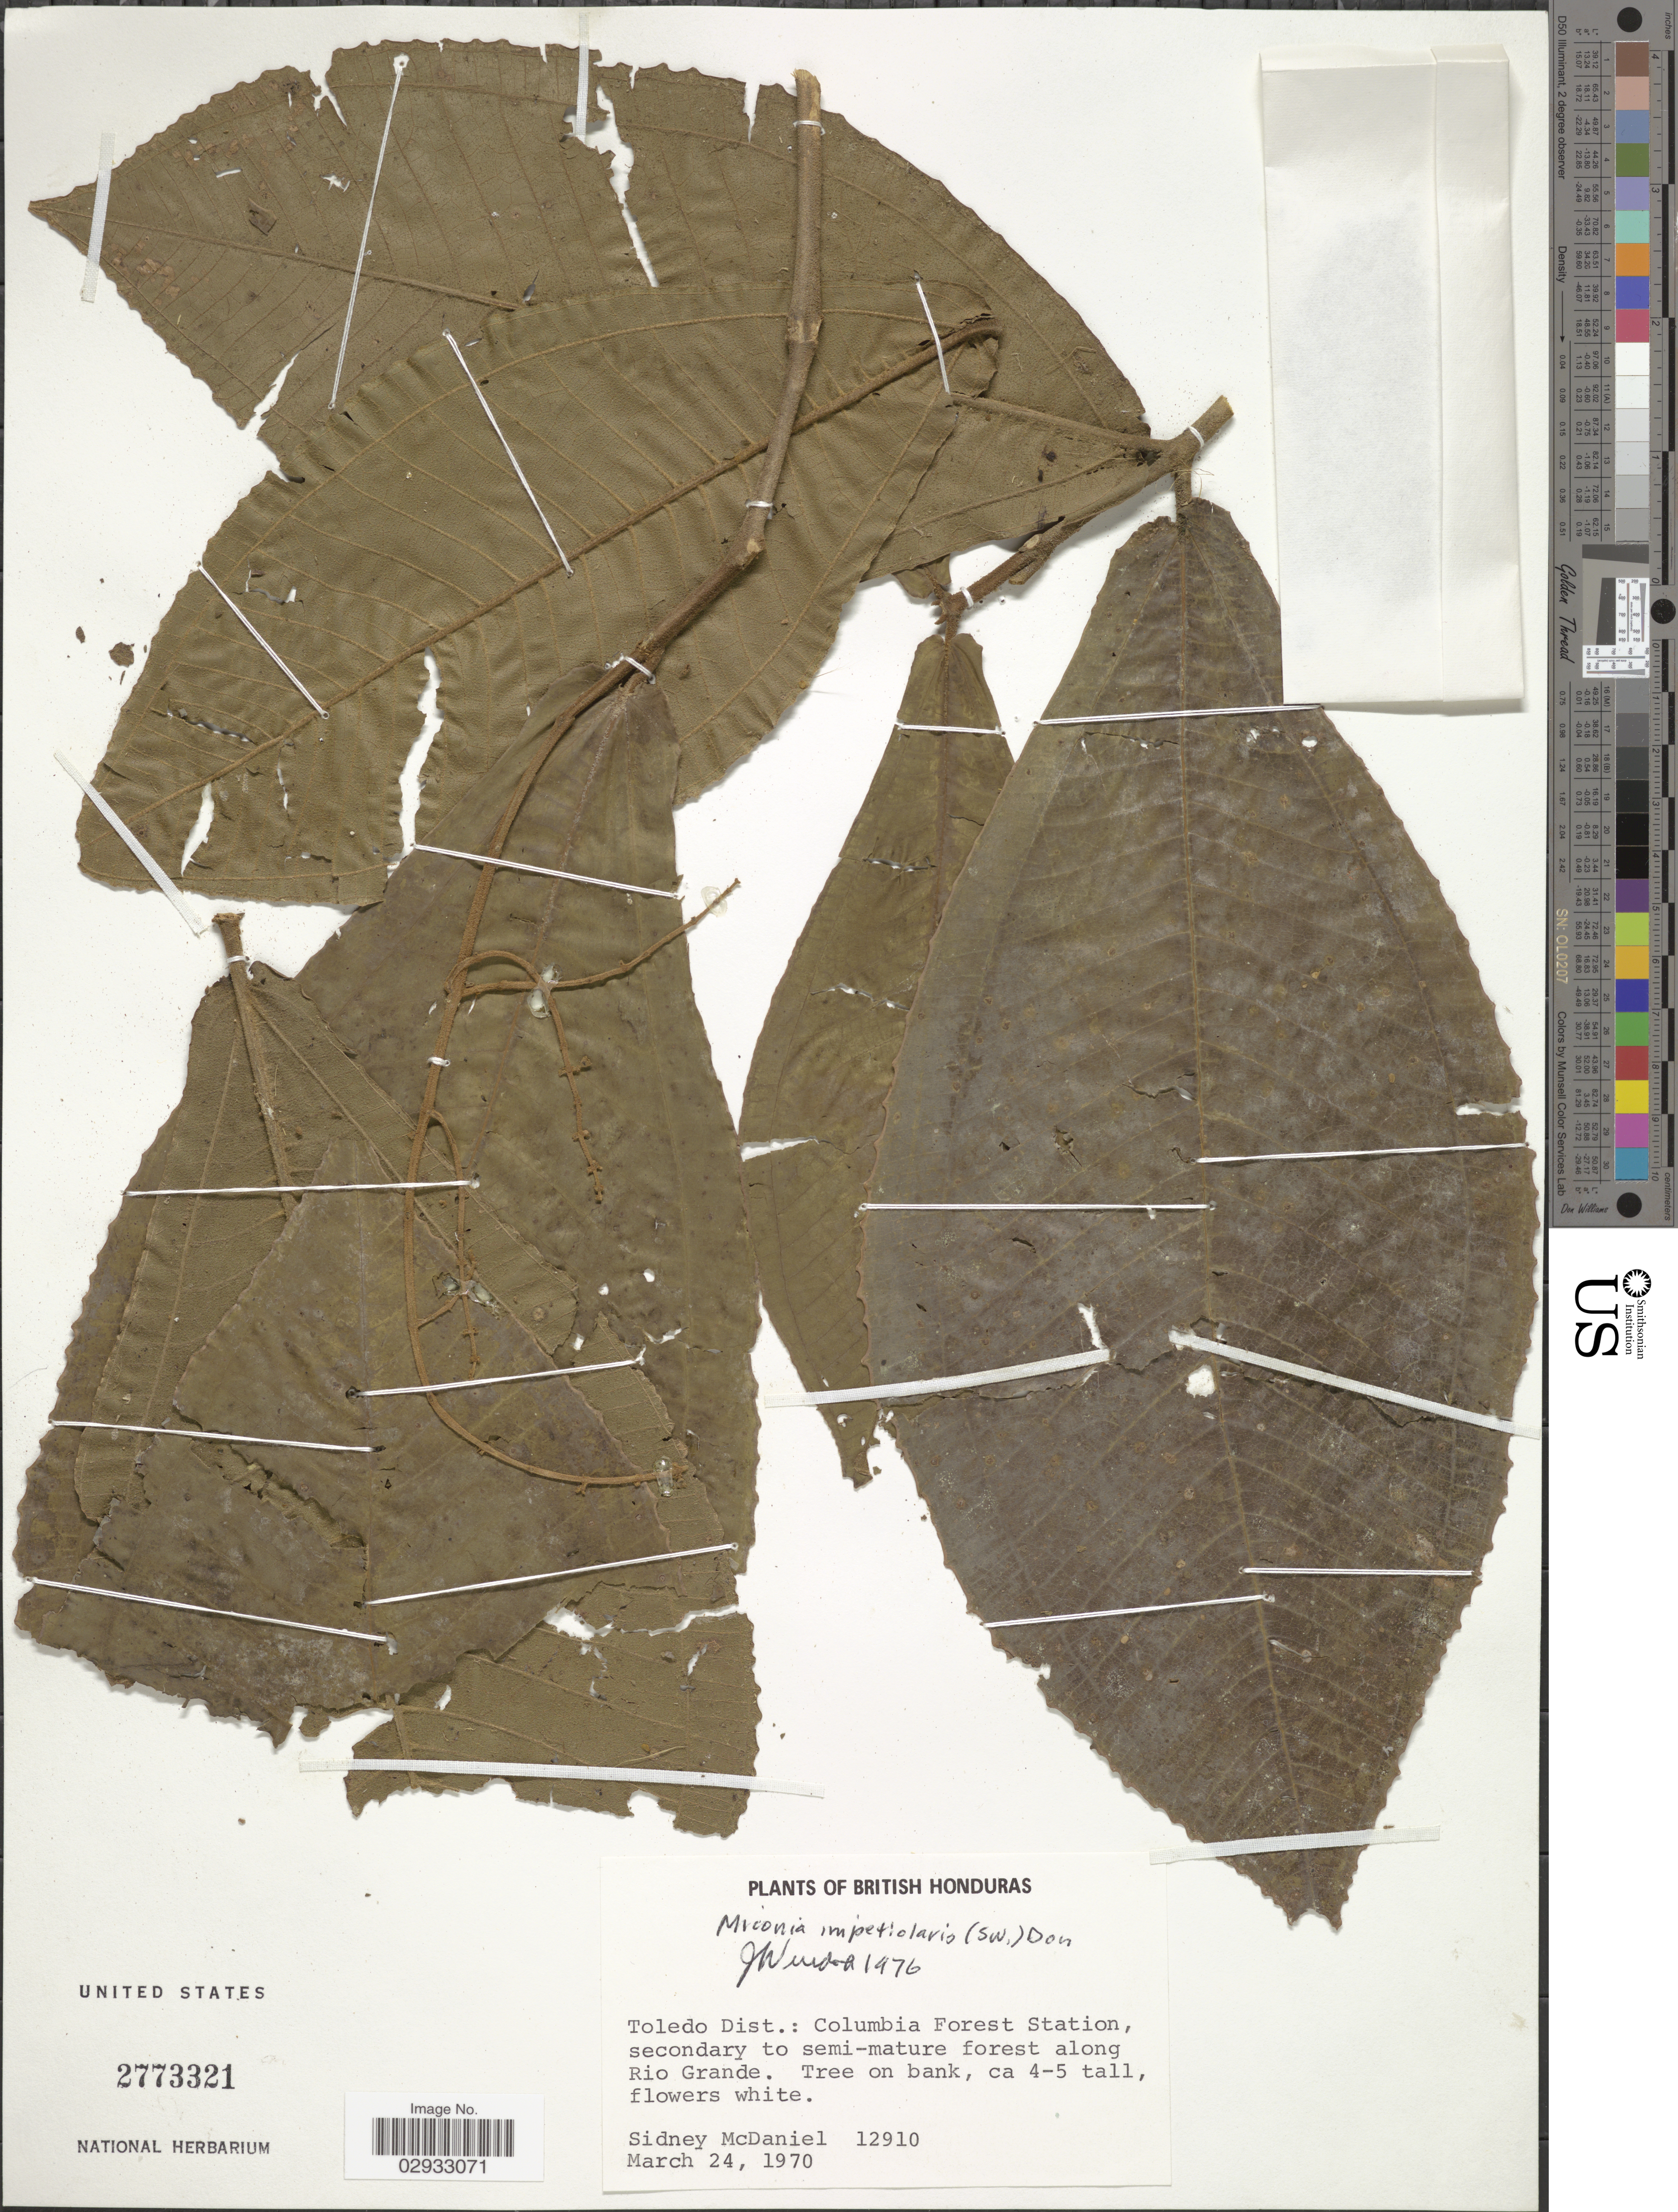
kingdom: Plantae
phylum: Tracheophyta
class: Magnoliopsida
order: Myrtales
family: Melastomataceae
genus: Miconia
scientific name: Miconia impetiolaris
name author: (Sw.) D. Don ex DC.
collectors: S. McDaniel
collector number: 12910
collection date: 1970-03-24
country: Belize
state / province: Toledo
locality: British Honduras. Toledo Dist.: Columbia Forest Station, secondary to semi-mature forest along Rio Grande.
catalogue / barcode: US 2773321